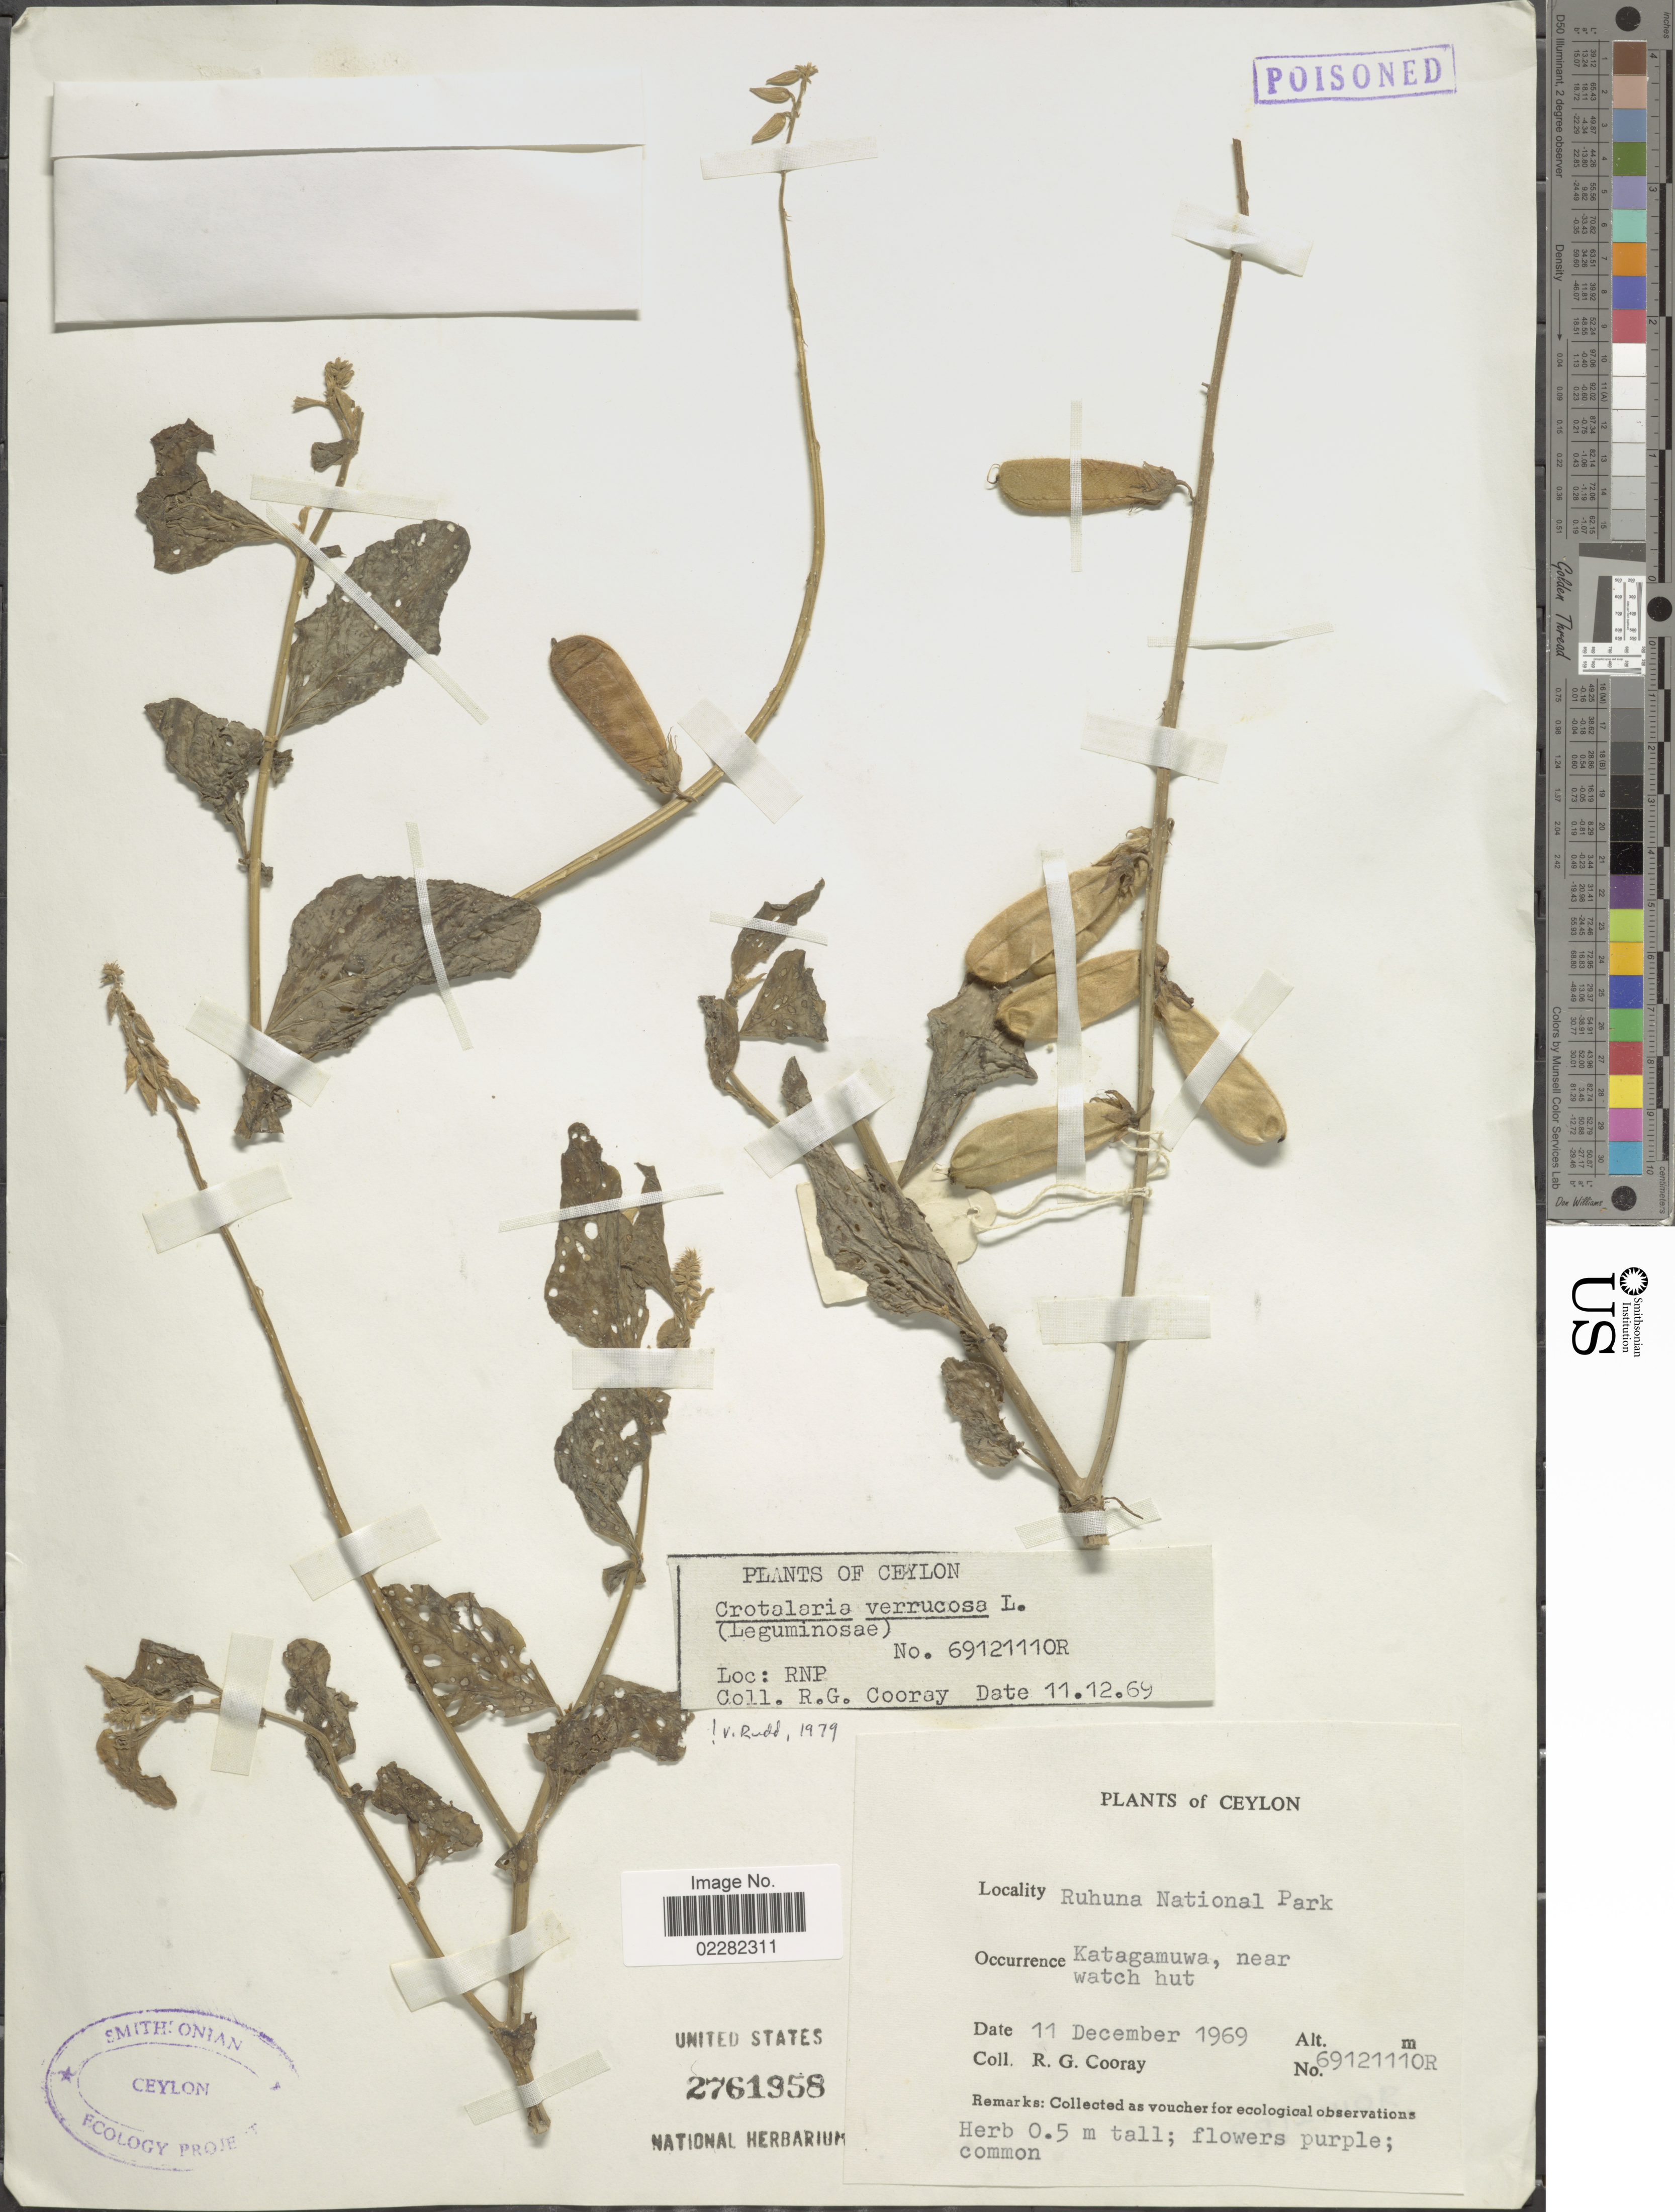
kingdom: Plantae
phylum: Tracheophyta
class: Magnoliopsida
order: Fabales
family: Fabaceae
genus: Crotalaria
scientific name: Crotalaria verrucosa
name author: L.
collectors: R. Cooray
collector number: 69121110R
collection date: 1969-12-11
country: Sri Lanka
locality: Ceylon, Ruhuna National Park, Katagamuwa, near watch hut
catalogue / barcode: US 2761958